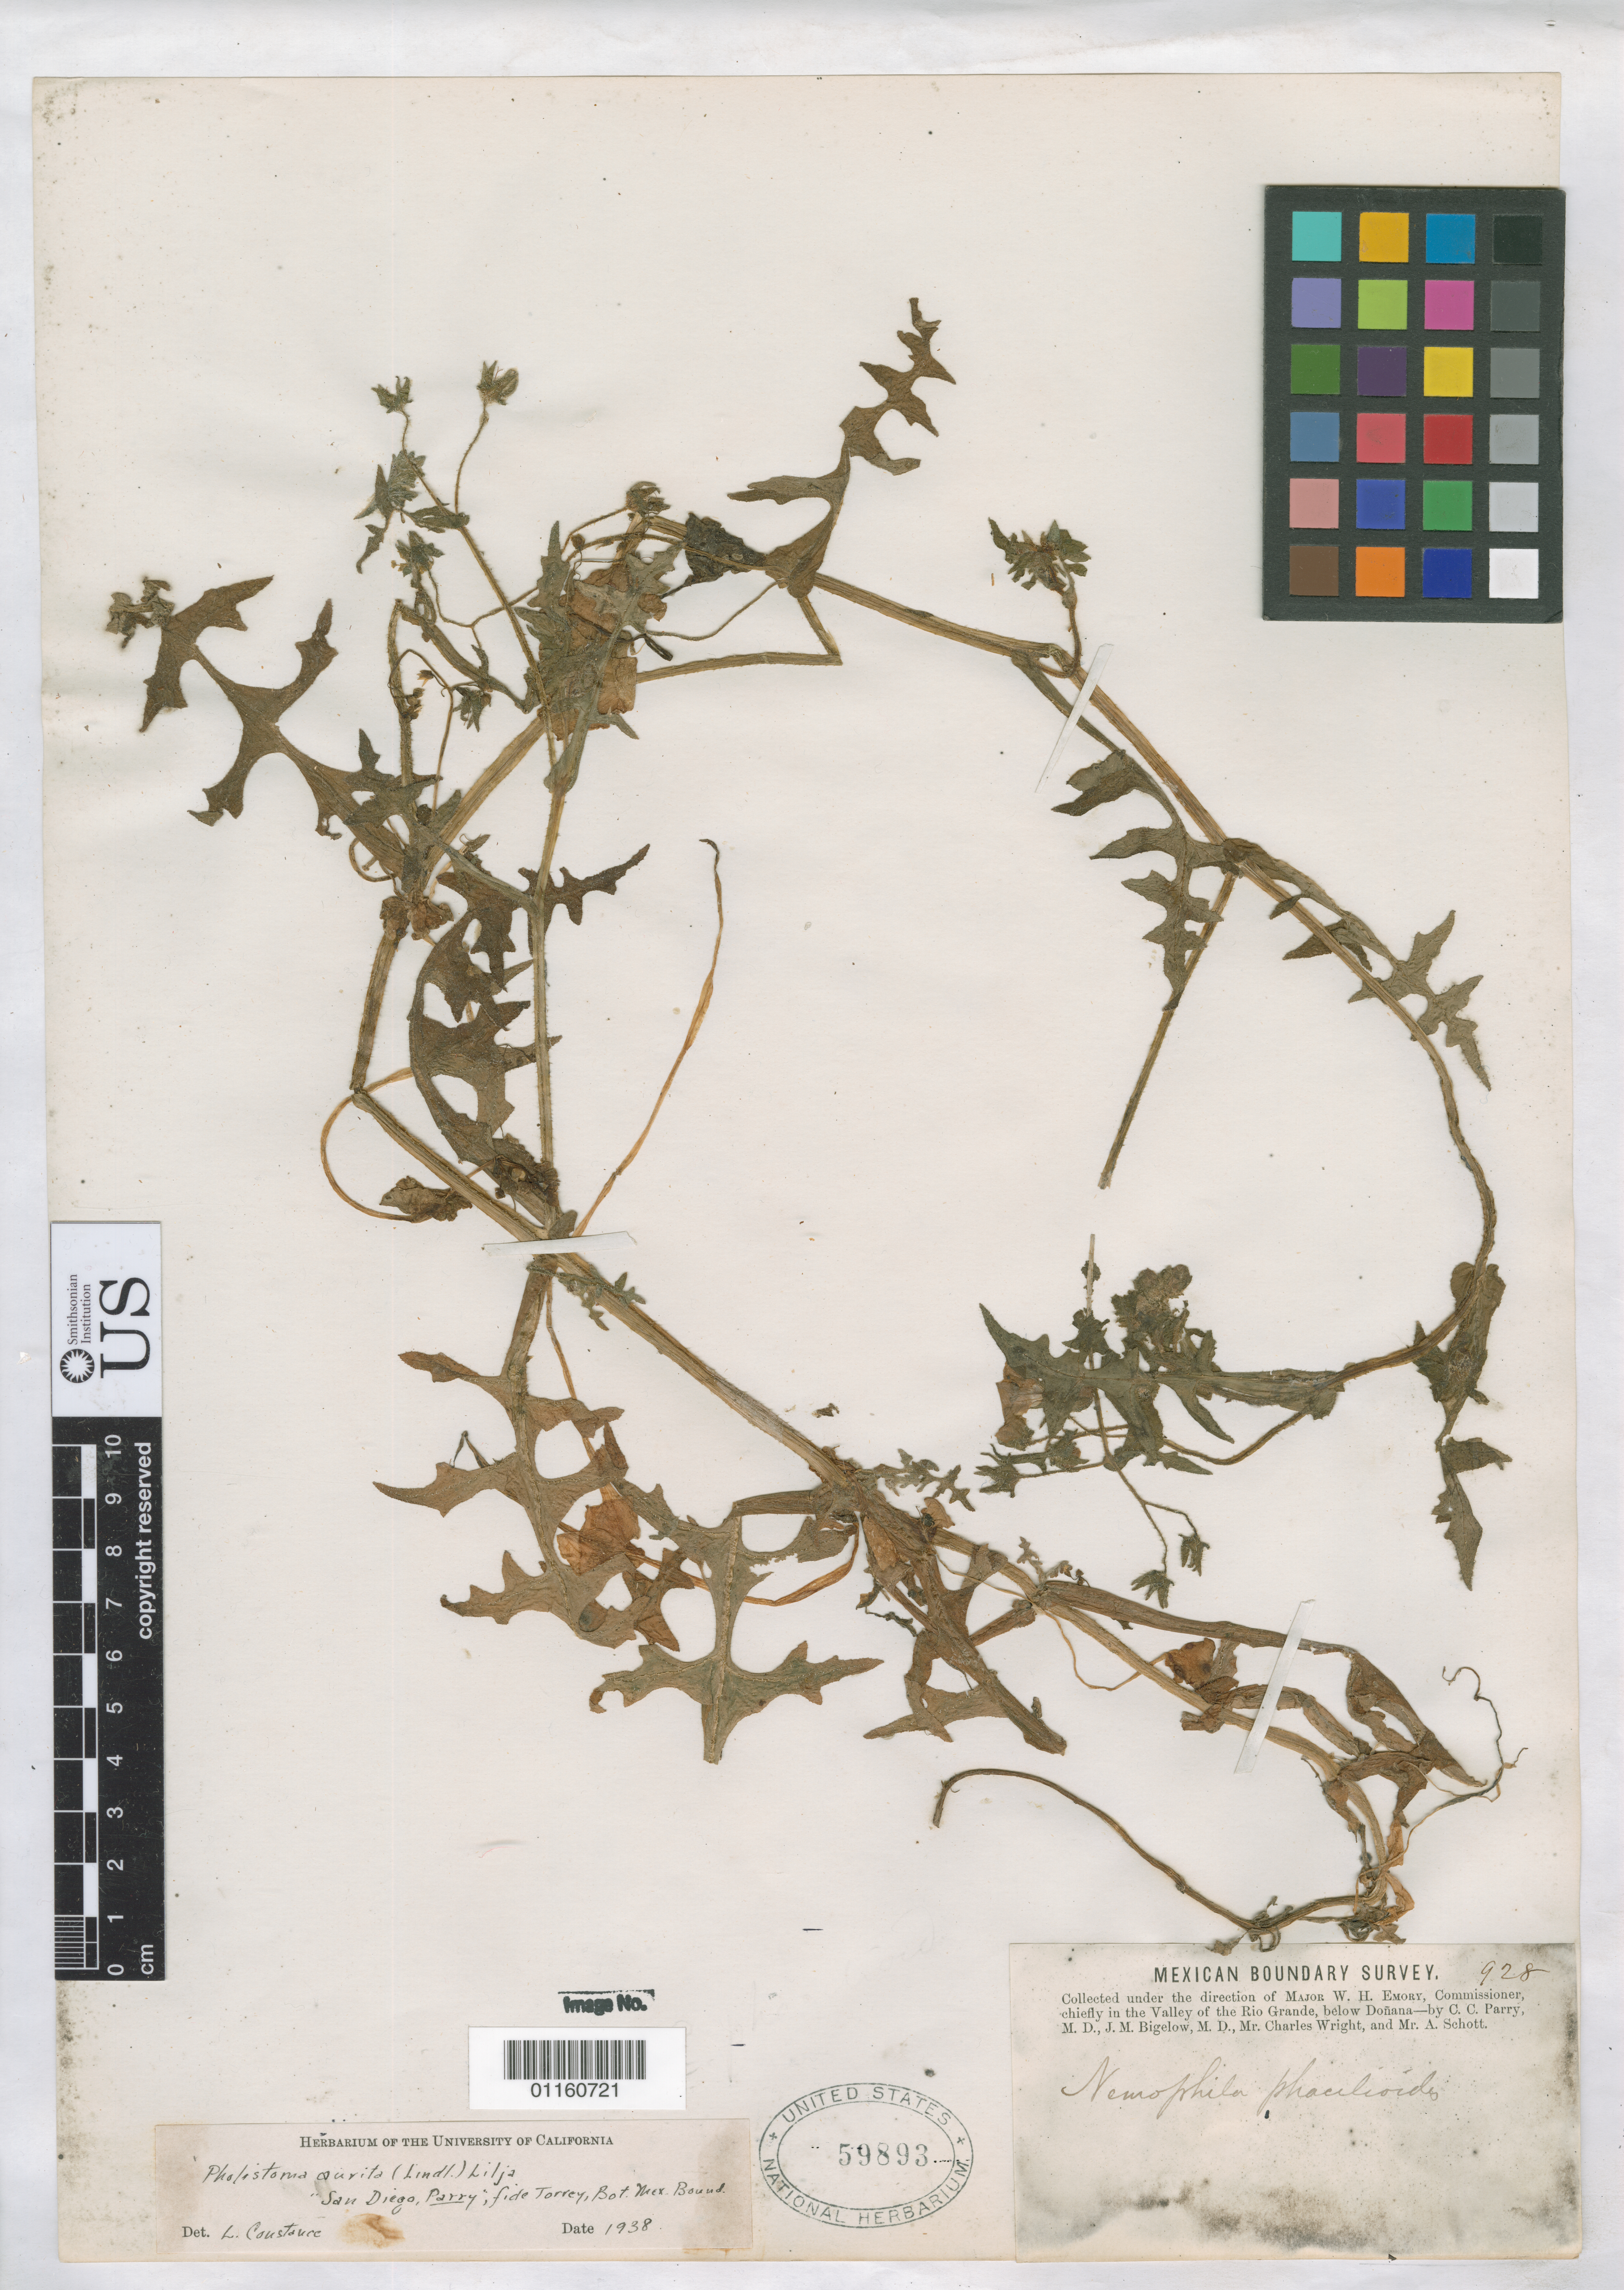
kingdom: Plantae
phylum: Tracheophyta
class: Magnoliopsida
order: Boraginales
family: Hydrophyllaceae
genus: Pholistoma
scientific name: Pholistoma auritum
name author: (Lindl.) Lilja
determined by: Constance, L., (UC), University of California Berkeley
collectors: C. C. Parry, C. Wright, J. M. Bigelow & A. Schott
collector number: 928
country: United States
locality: in the Valley of the Rio Grande, below Donana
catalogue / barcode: US 59893